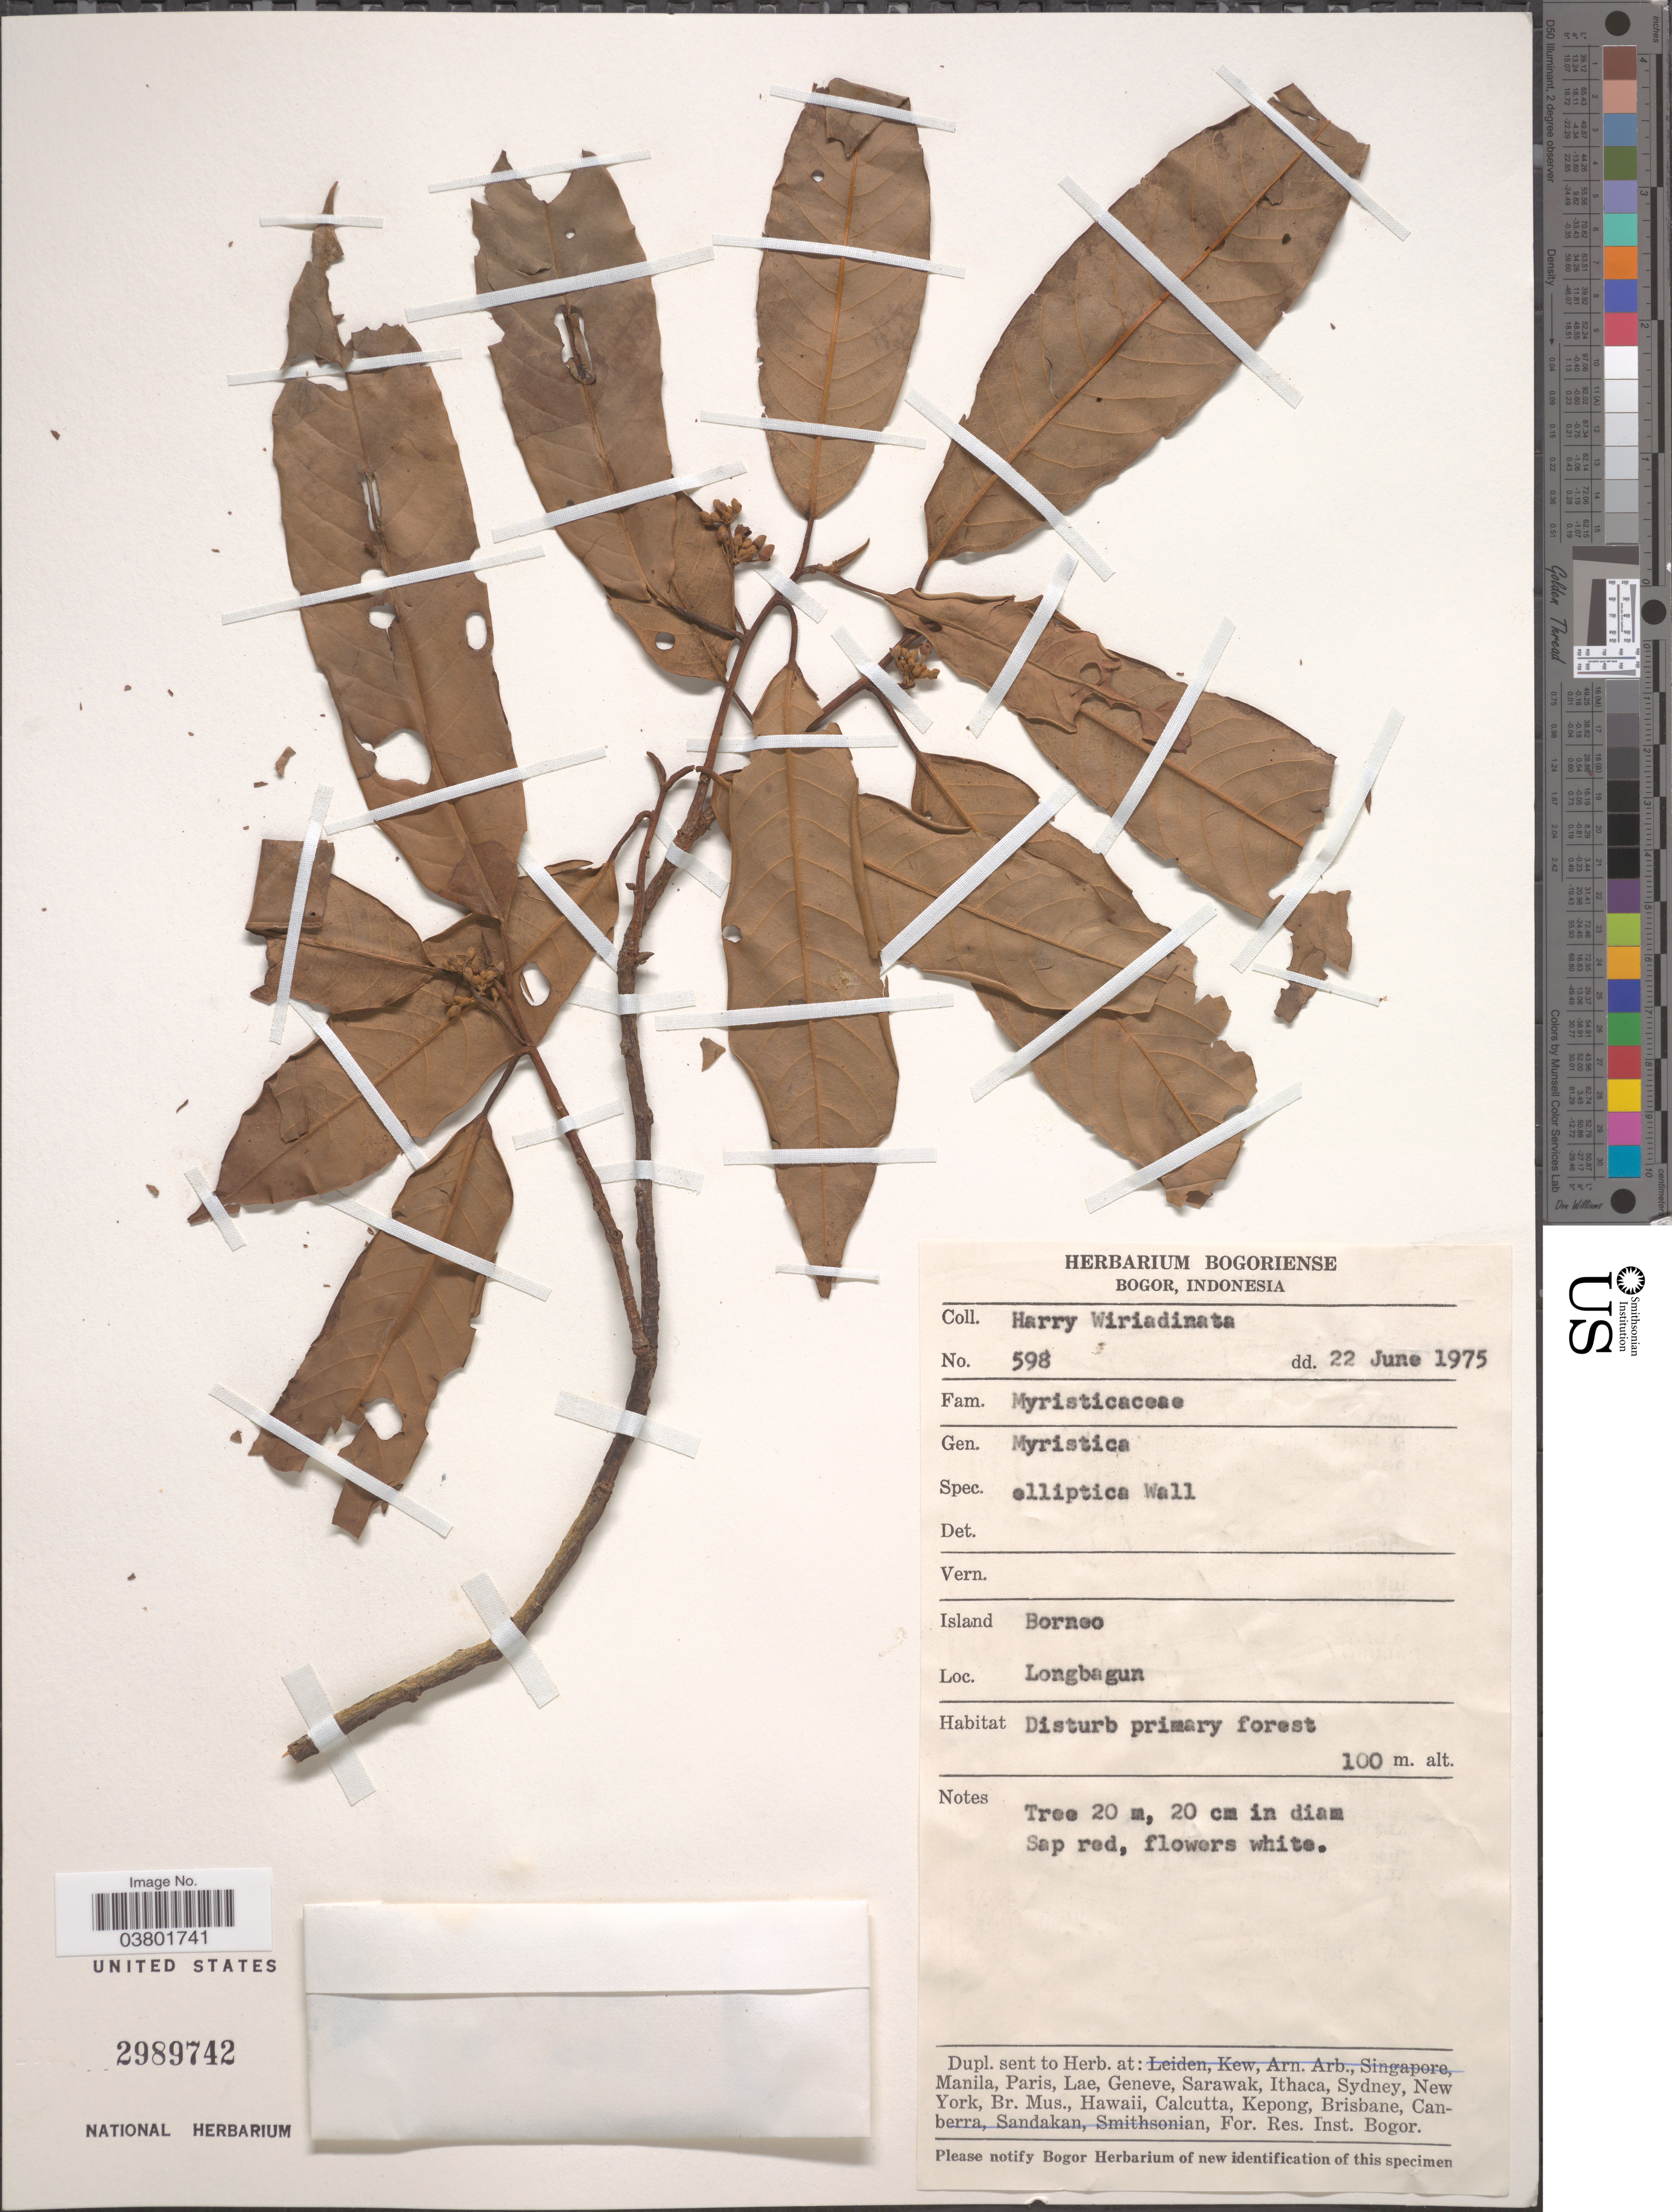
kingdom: Plantae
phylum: Tracheophyta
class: Magnoliopsida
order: Magnoliales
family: Myristicaceae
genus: Myristica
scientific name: Myristica elliptica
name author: Wall.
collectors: H. Wiriadinata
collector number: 598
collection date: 1975-06-22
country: Indonesia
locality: Island Borneo. Longbagun.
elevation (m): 100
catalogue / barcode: US 2989742